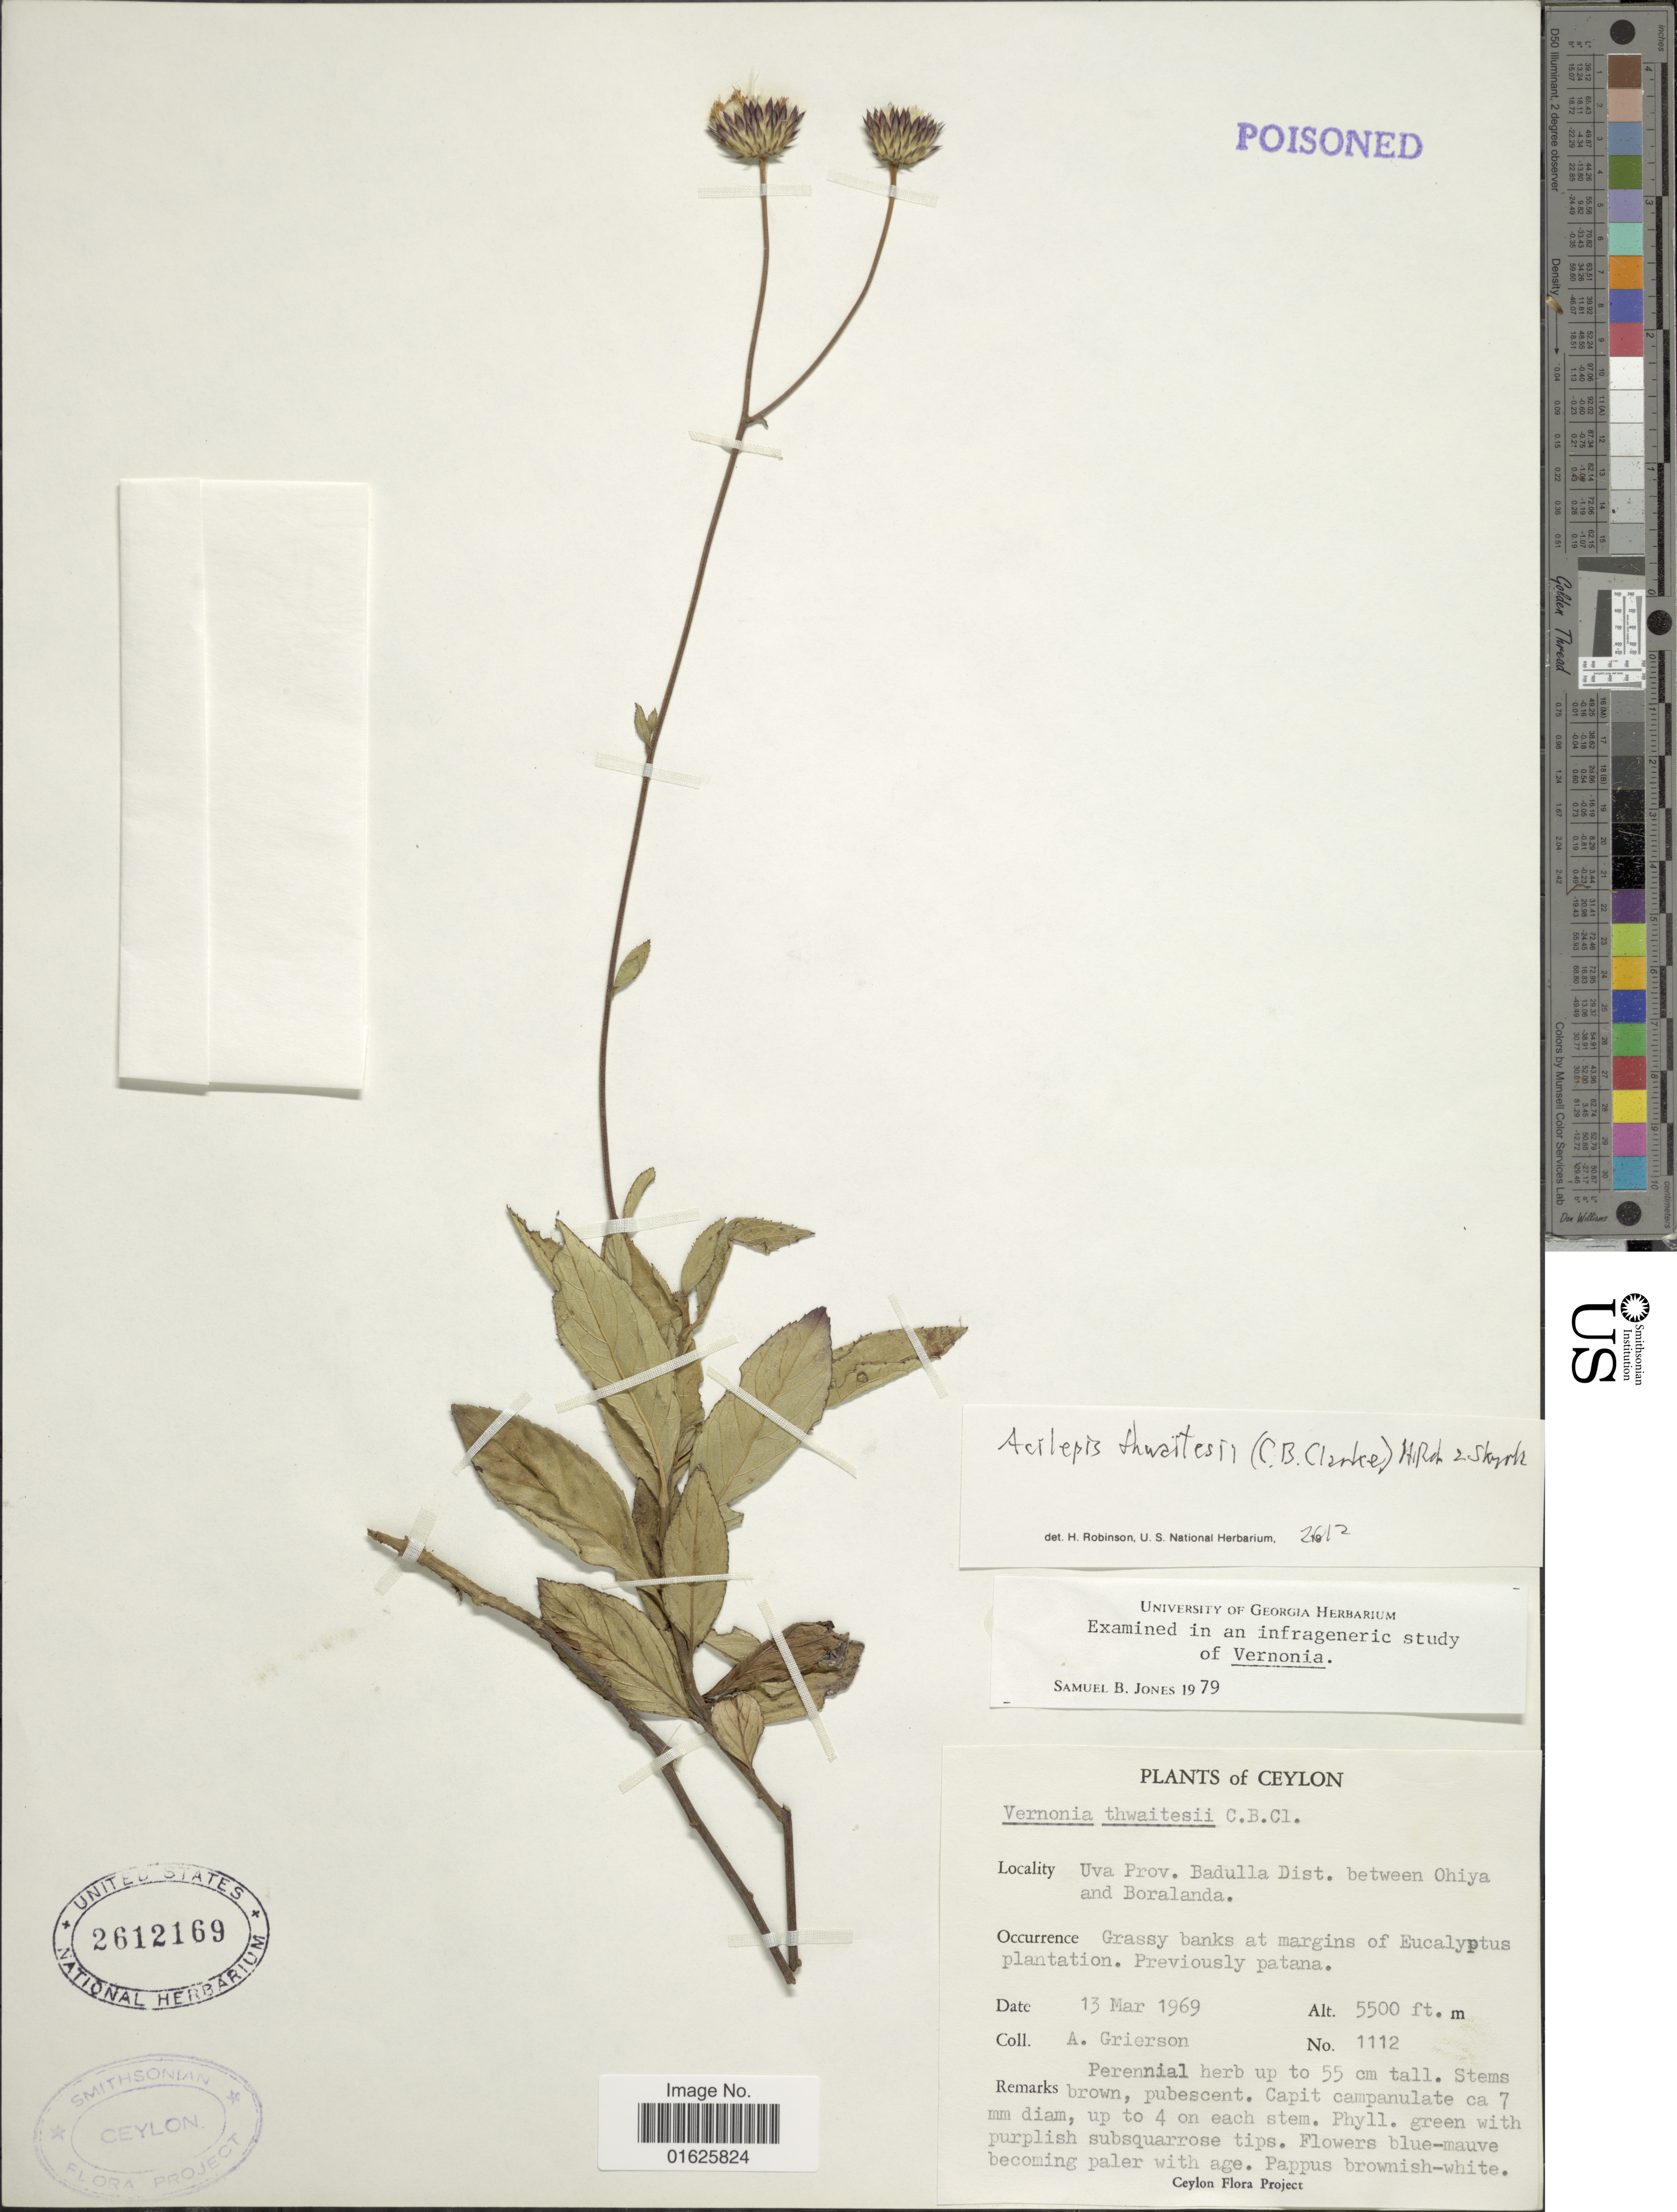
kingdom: Plantae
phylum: Tracheophyta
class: Magnoliopsida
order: Asterales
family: Asteraceae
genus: Acilepis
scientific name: Acilepis thwaitesii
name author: (C.B. Clarke) H. Rob. & Skvarla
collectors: A. Grierson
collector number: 1112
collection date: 1969-03-13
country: Sri Lanka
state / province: Uva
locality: Ceylon, Badulla Dist. between Ohiya and Boralanda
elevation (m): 1676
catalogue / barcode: US 2612169